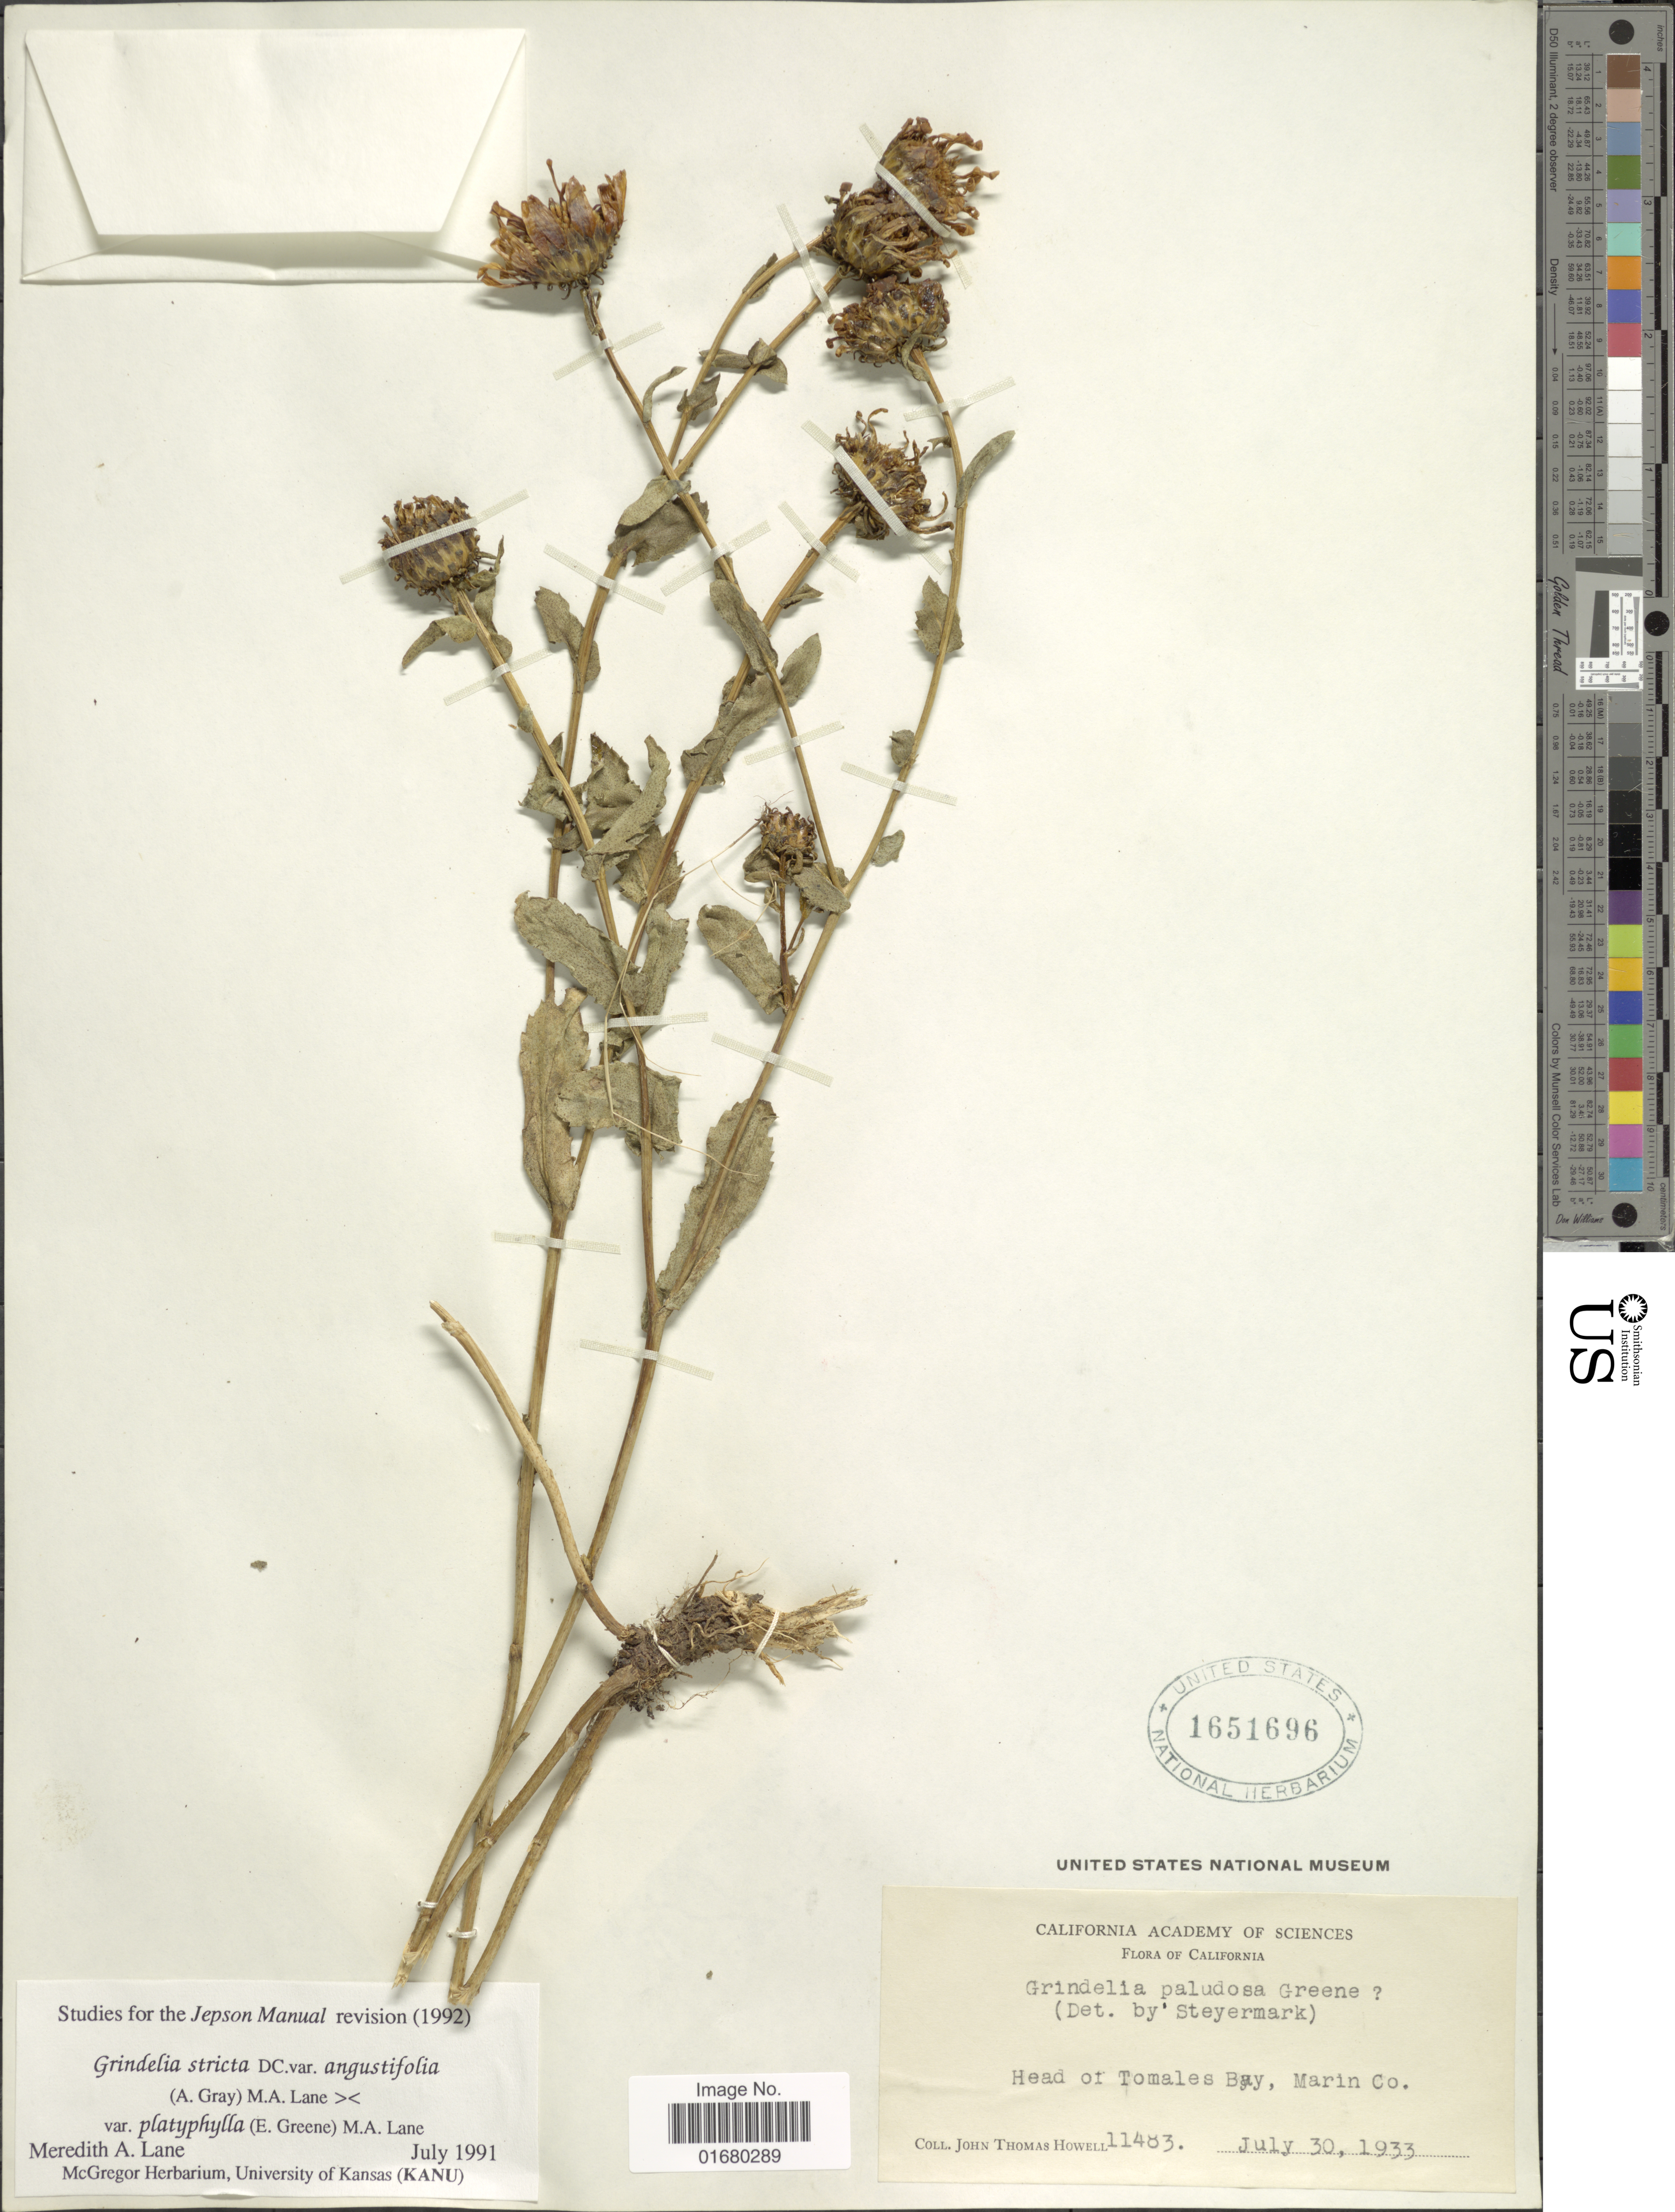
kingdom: Plantae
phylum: Tracheophyta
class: Magnoliopsida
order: Asterales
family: Asteraceae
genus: Grindelia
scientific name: Grindelia stricta var. angustifolia x G. stricta var. platyphylla (Greene) M.A. Lane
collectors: J. T. Howell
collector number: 11483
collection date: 1933-07-30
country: United States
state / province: California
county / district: Marin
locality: Head of Tomales Bay, Marin Co.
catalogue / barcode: US 1651696